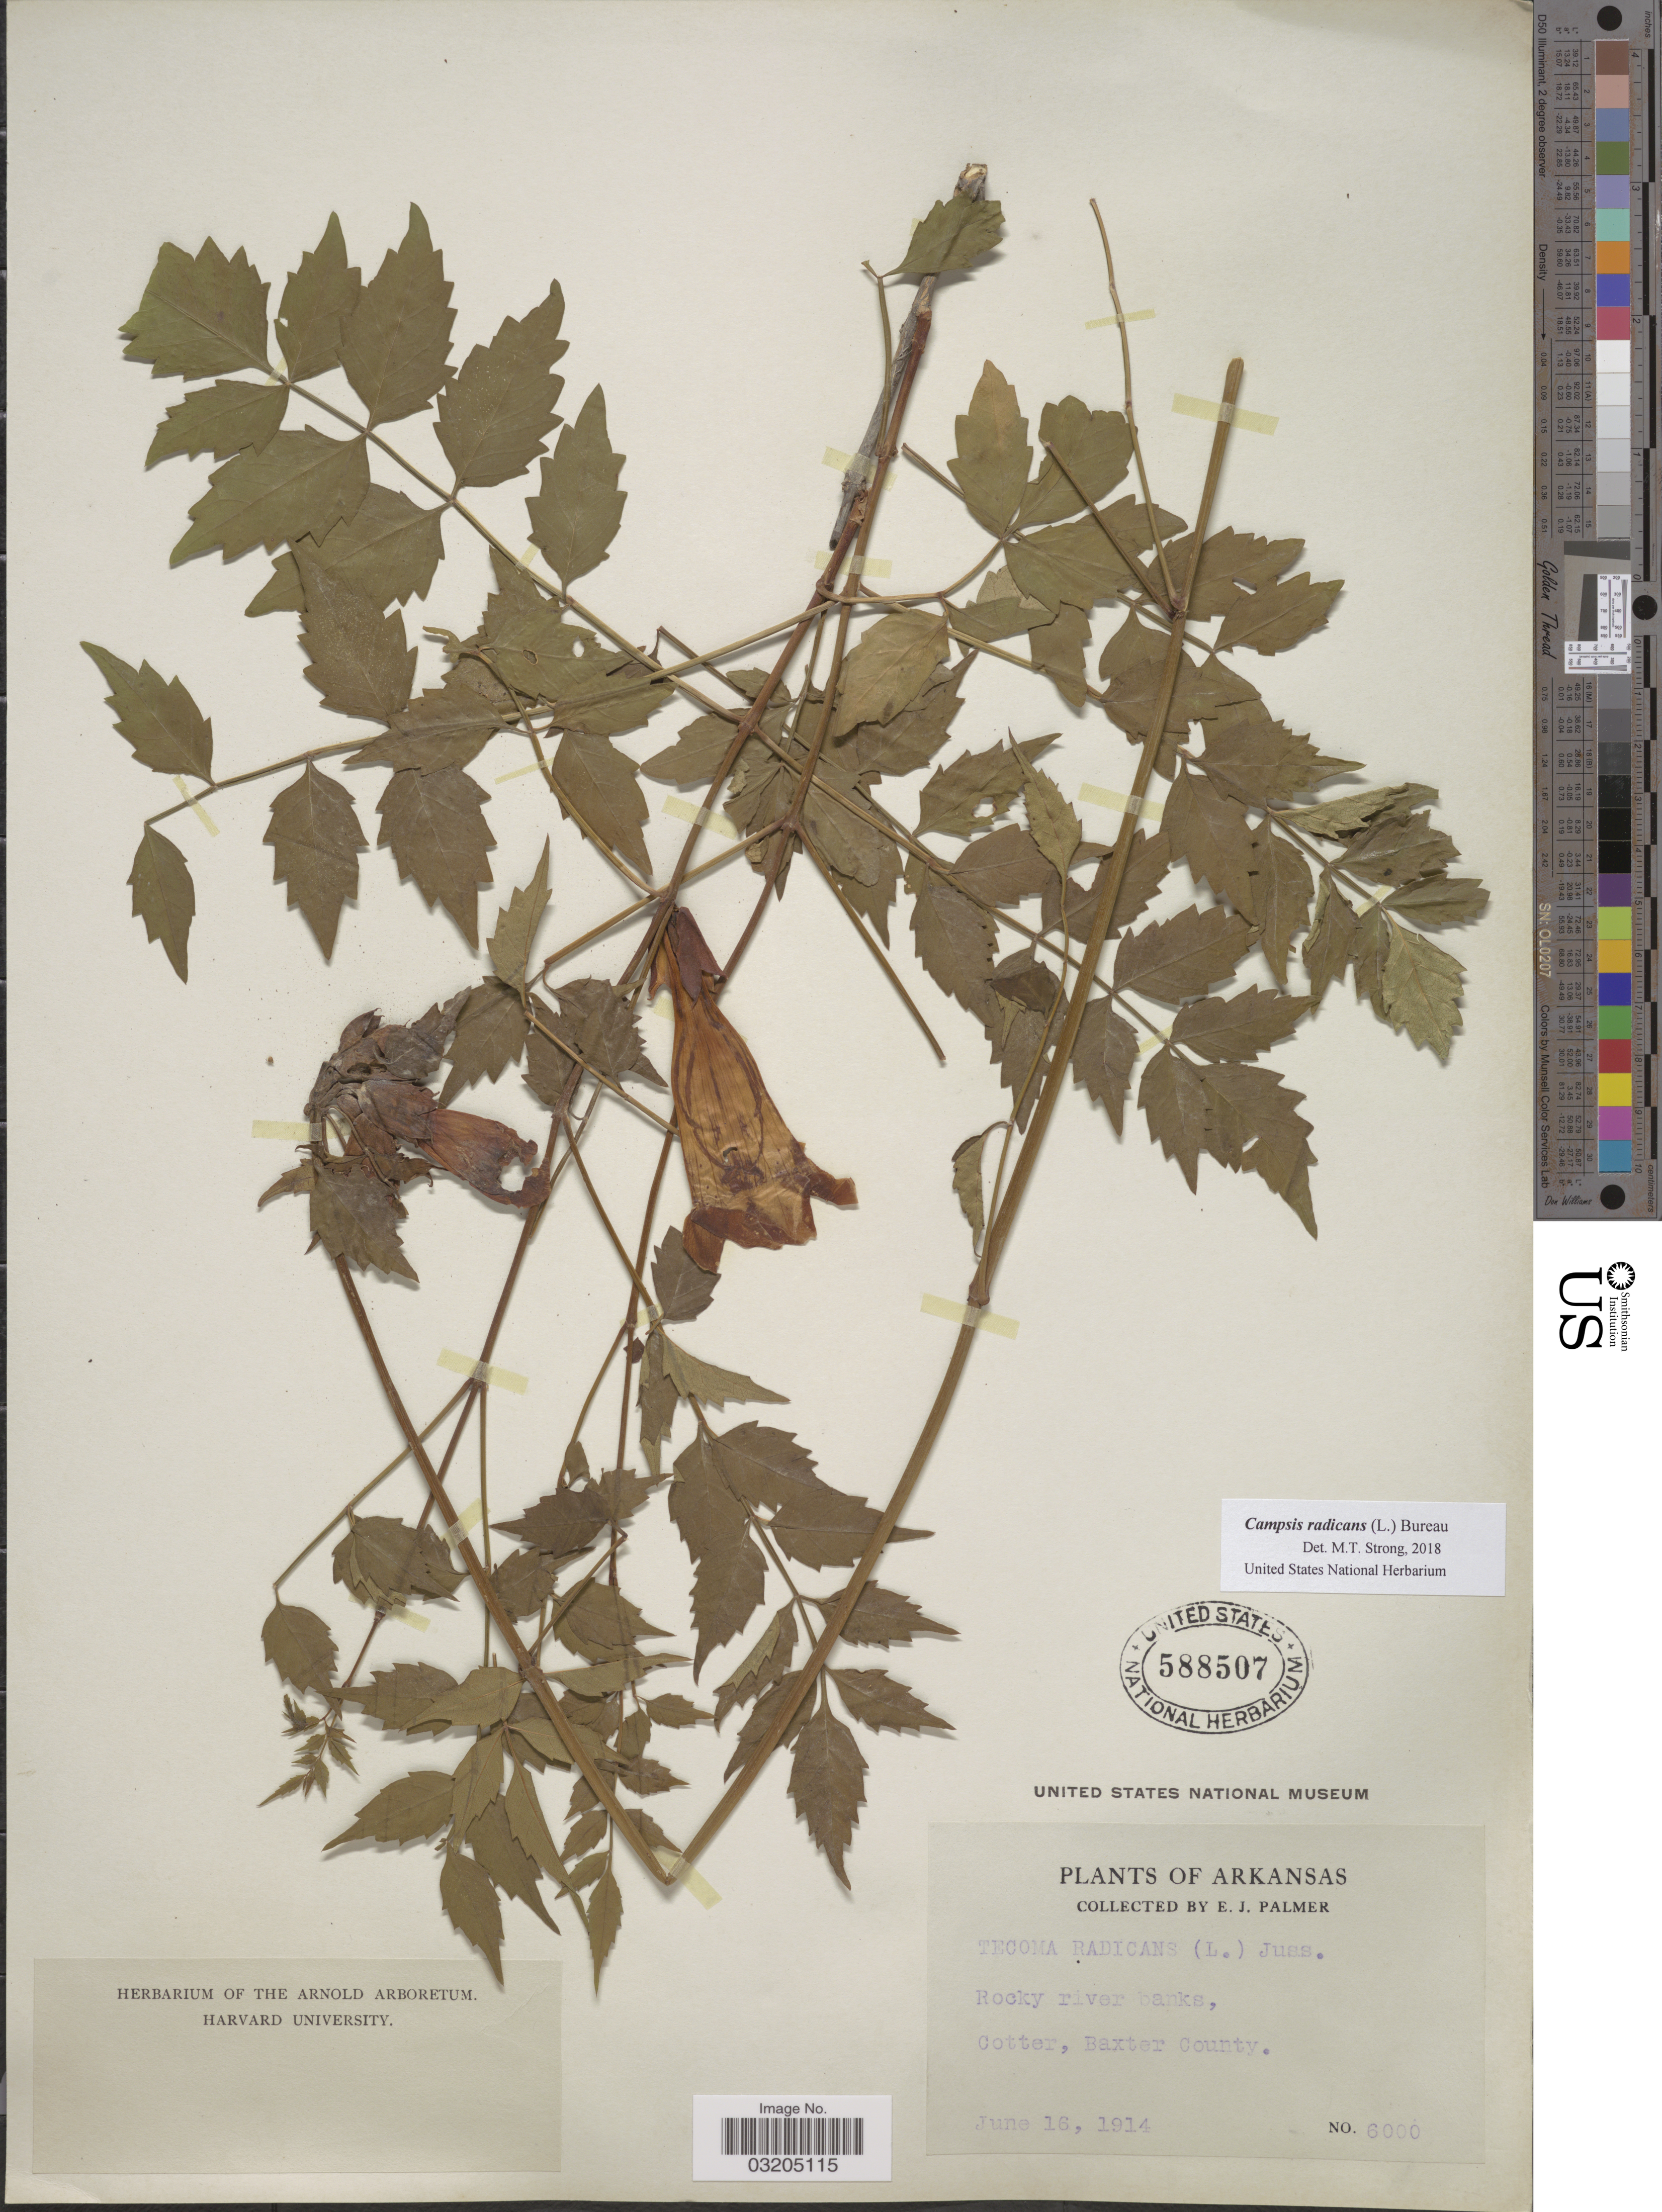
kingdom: Plantae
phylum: Tracheophyta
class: Magnoliopsida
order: Lamiales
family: Bignoniaceae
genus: Campsis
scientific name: Campsis radicans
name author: (L.) Seem.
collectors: E. J. Palmer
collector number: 6000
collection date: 1914-06-16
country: United States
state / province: Arkansas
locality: Cotter, Baxter County.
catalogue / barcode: US 588507